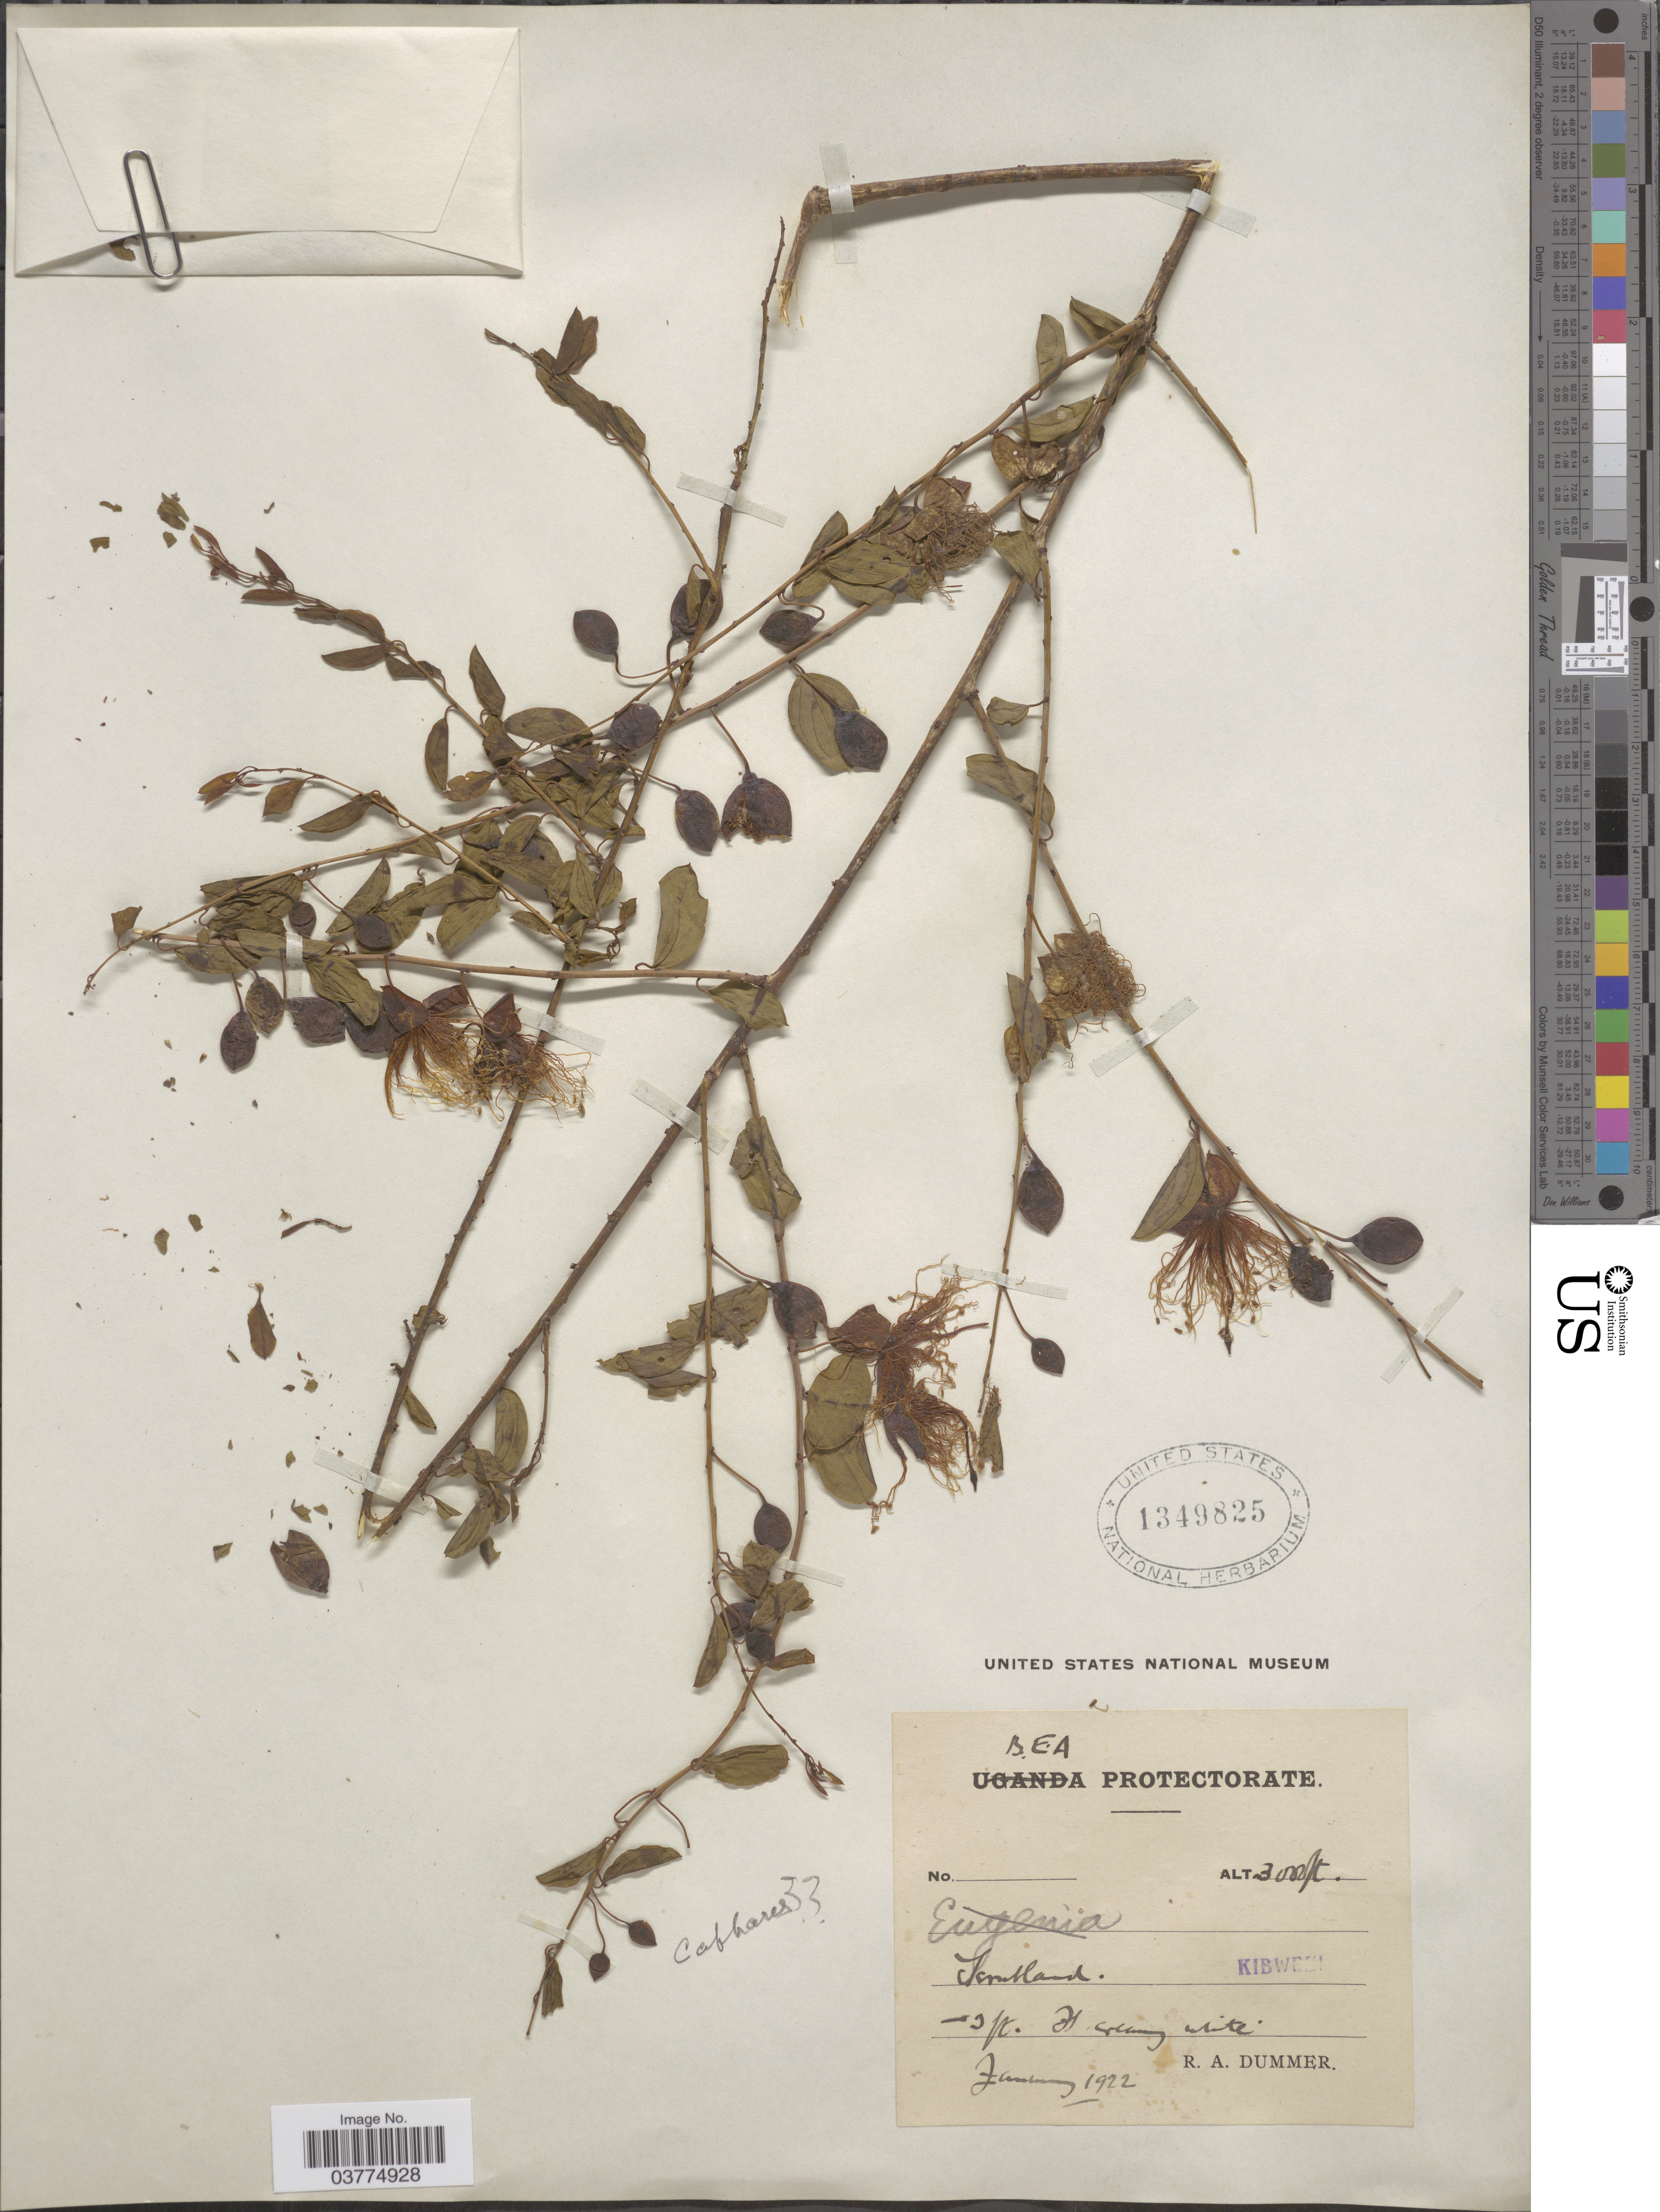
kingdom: Plantae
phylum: Tracheophyta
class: Magnoliopsida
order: Brassicales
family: Capparaceae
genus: Maerua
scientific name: Maerua sp.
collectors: R. Dümmer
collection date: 1922-01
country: Kenya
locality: B.E.A. Protectorate. Scrubland. Kibwezi.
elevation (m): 914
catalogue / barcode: US 1349825